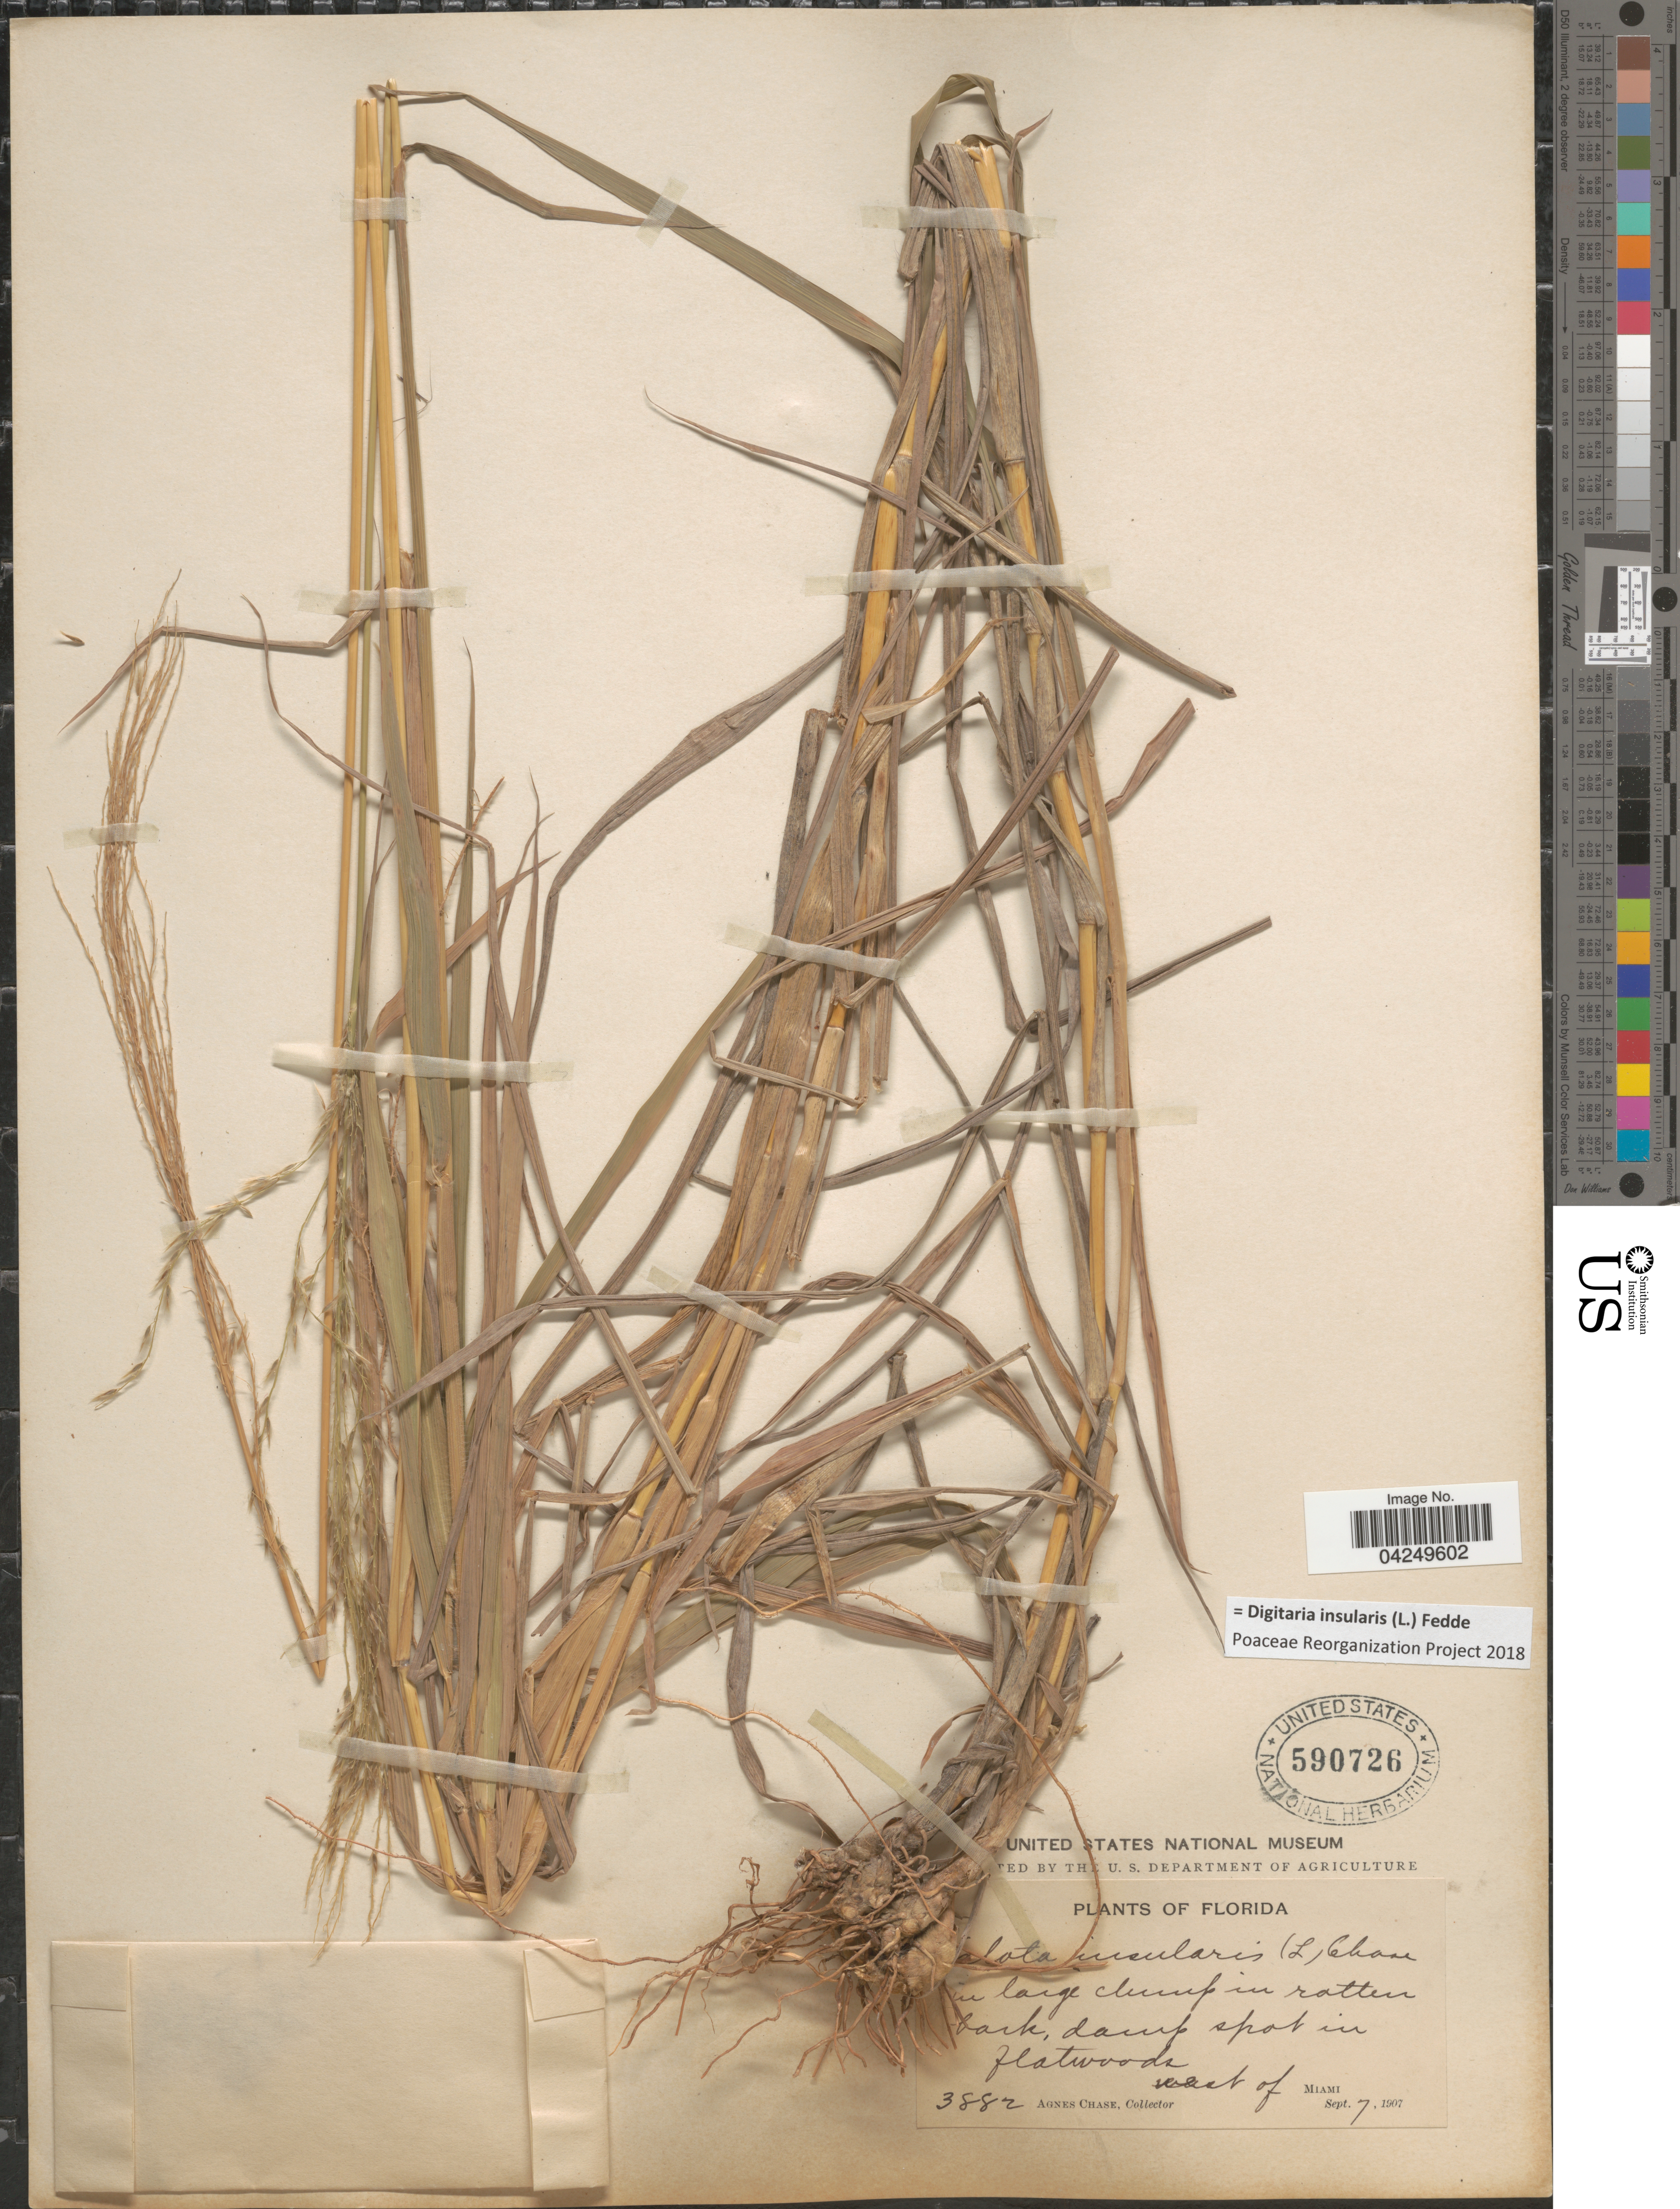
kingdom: Plantae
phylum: Tracheophyta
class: Liliopsida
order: Poales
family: Poaceae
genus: Digitaria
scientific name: Digitaria insularis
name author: (L.) Fedde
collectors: A. Chase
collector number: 3882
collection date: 1907-09-07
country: United States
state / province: Florida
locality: Damp spot in flatwoods west of Miami.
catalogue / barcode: US 590726